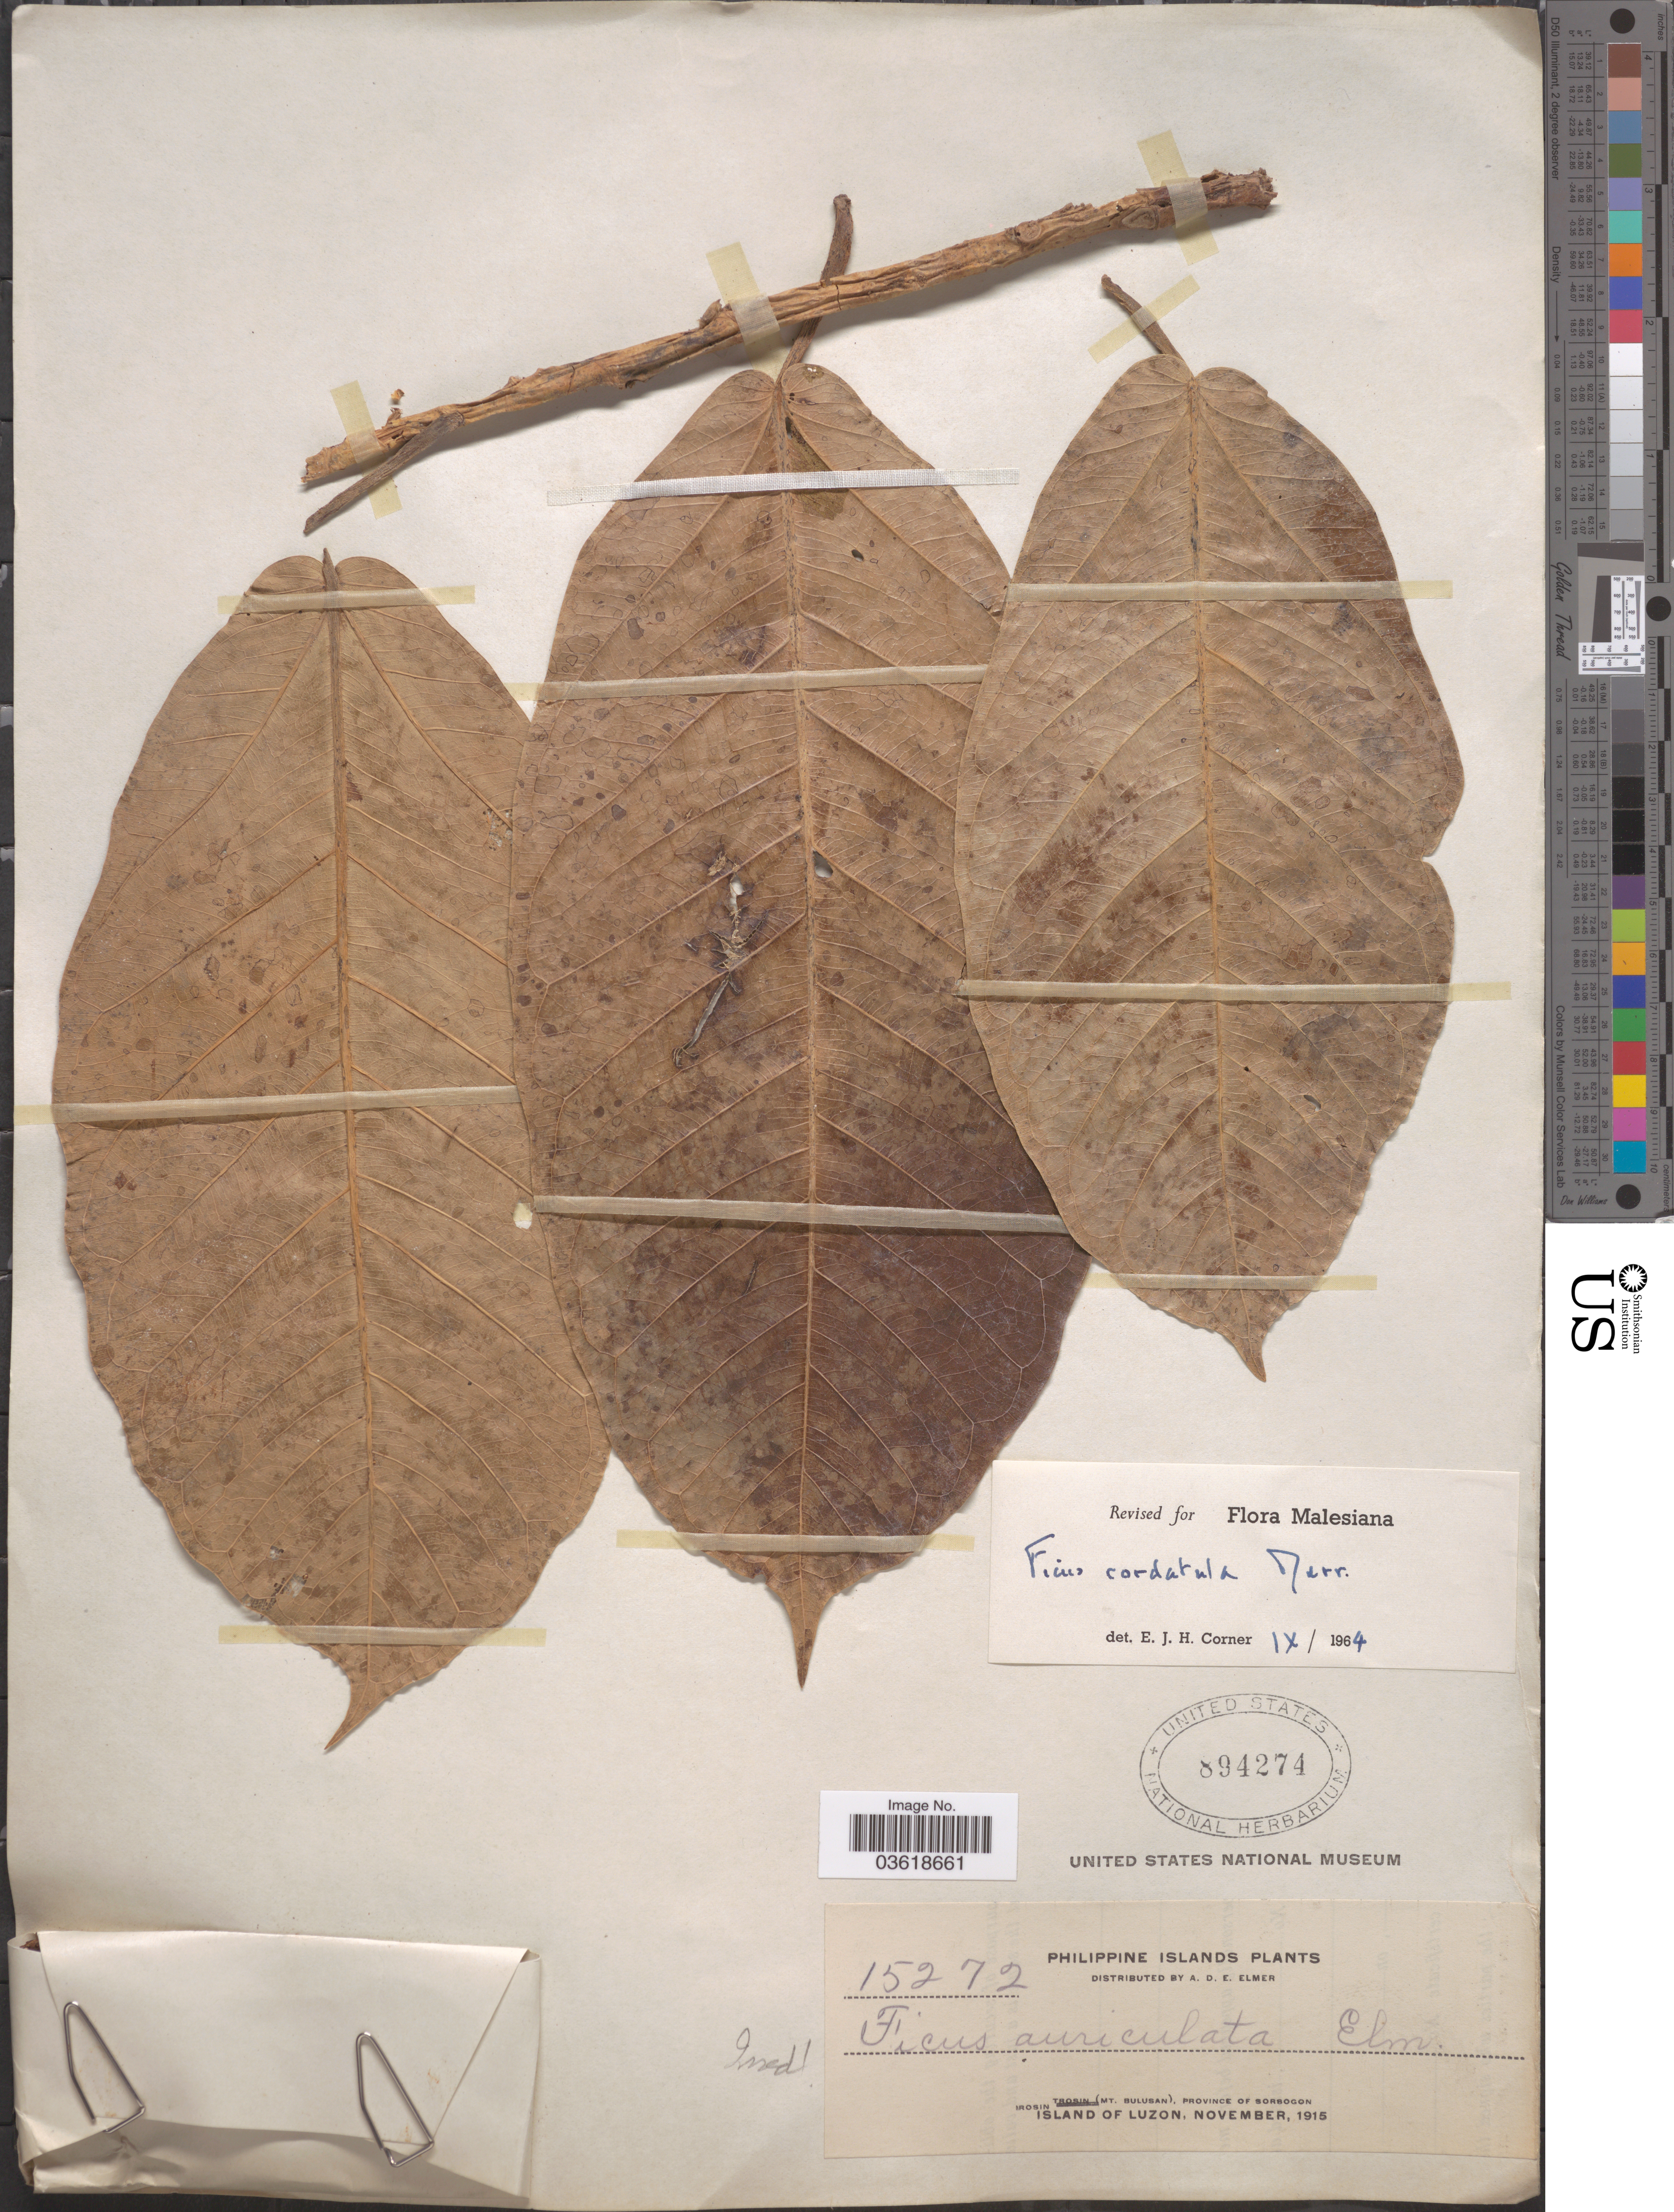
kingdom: Plantae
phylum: Tracheophyta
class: Magnoliopsida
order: Rosales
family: Moraceae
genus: Ficus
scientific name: Ficus cordatula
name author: Merr.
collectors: A. D. E. Elmer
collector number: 15272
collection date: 1915-11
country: Philippines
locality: Philippine Islands. Irosin (Mt. Bulusan), Province of Sorsogon. Island of Luzon.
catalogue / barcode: US 894274